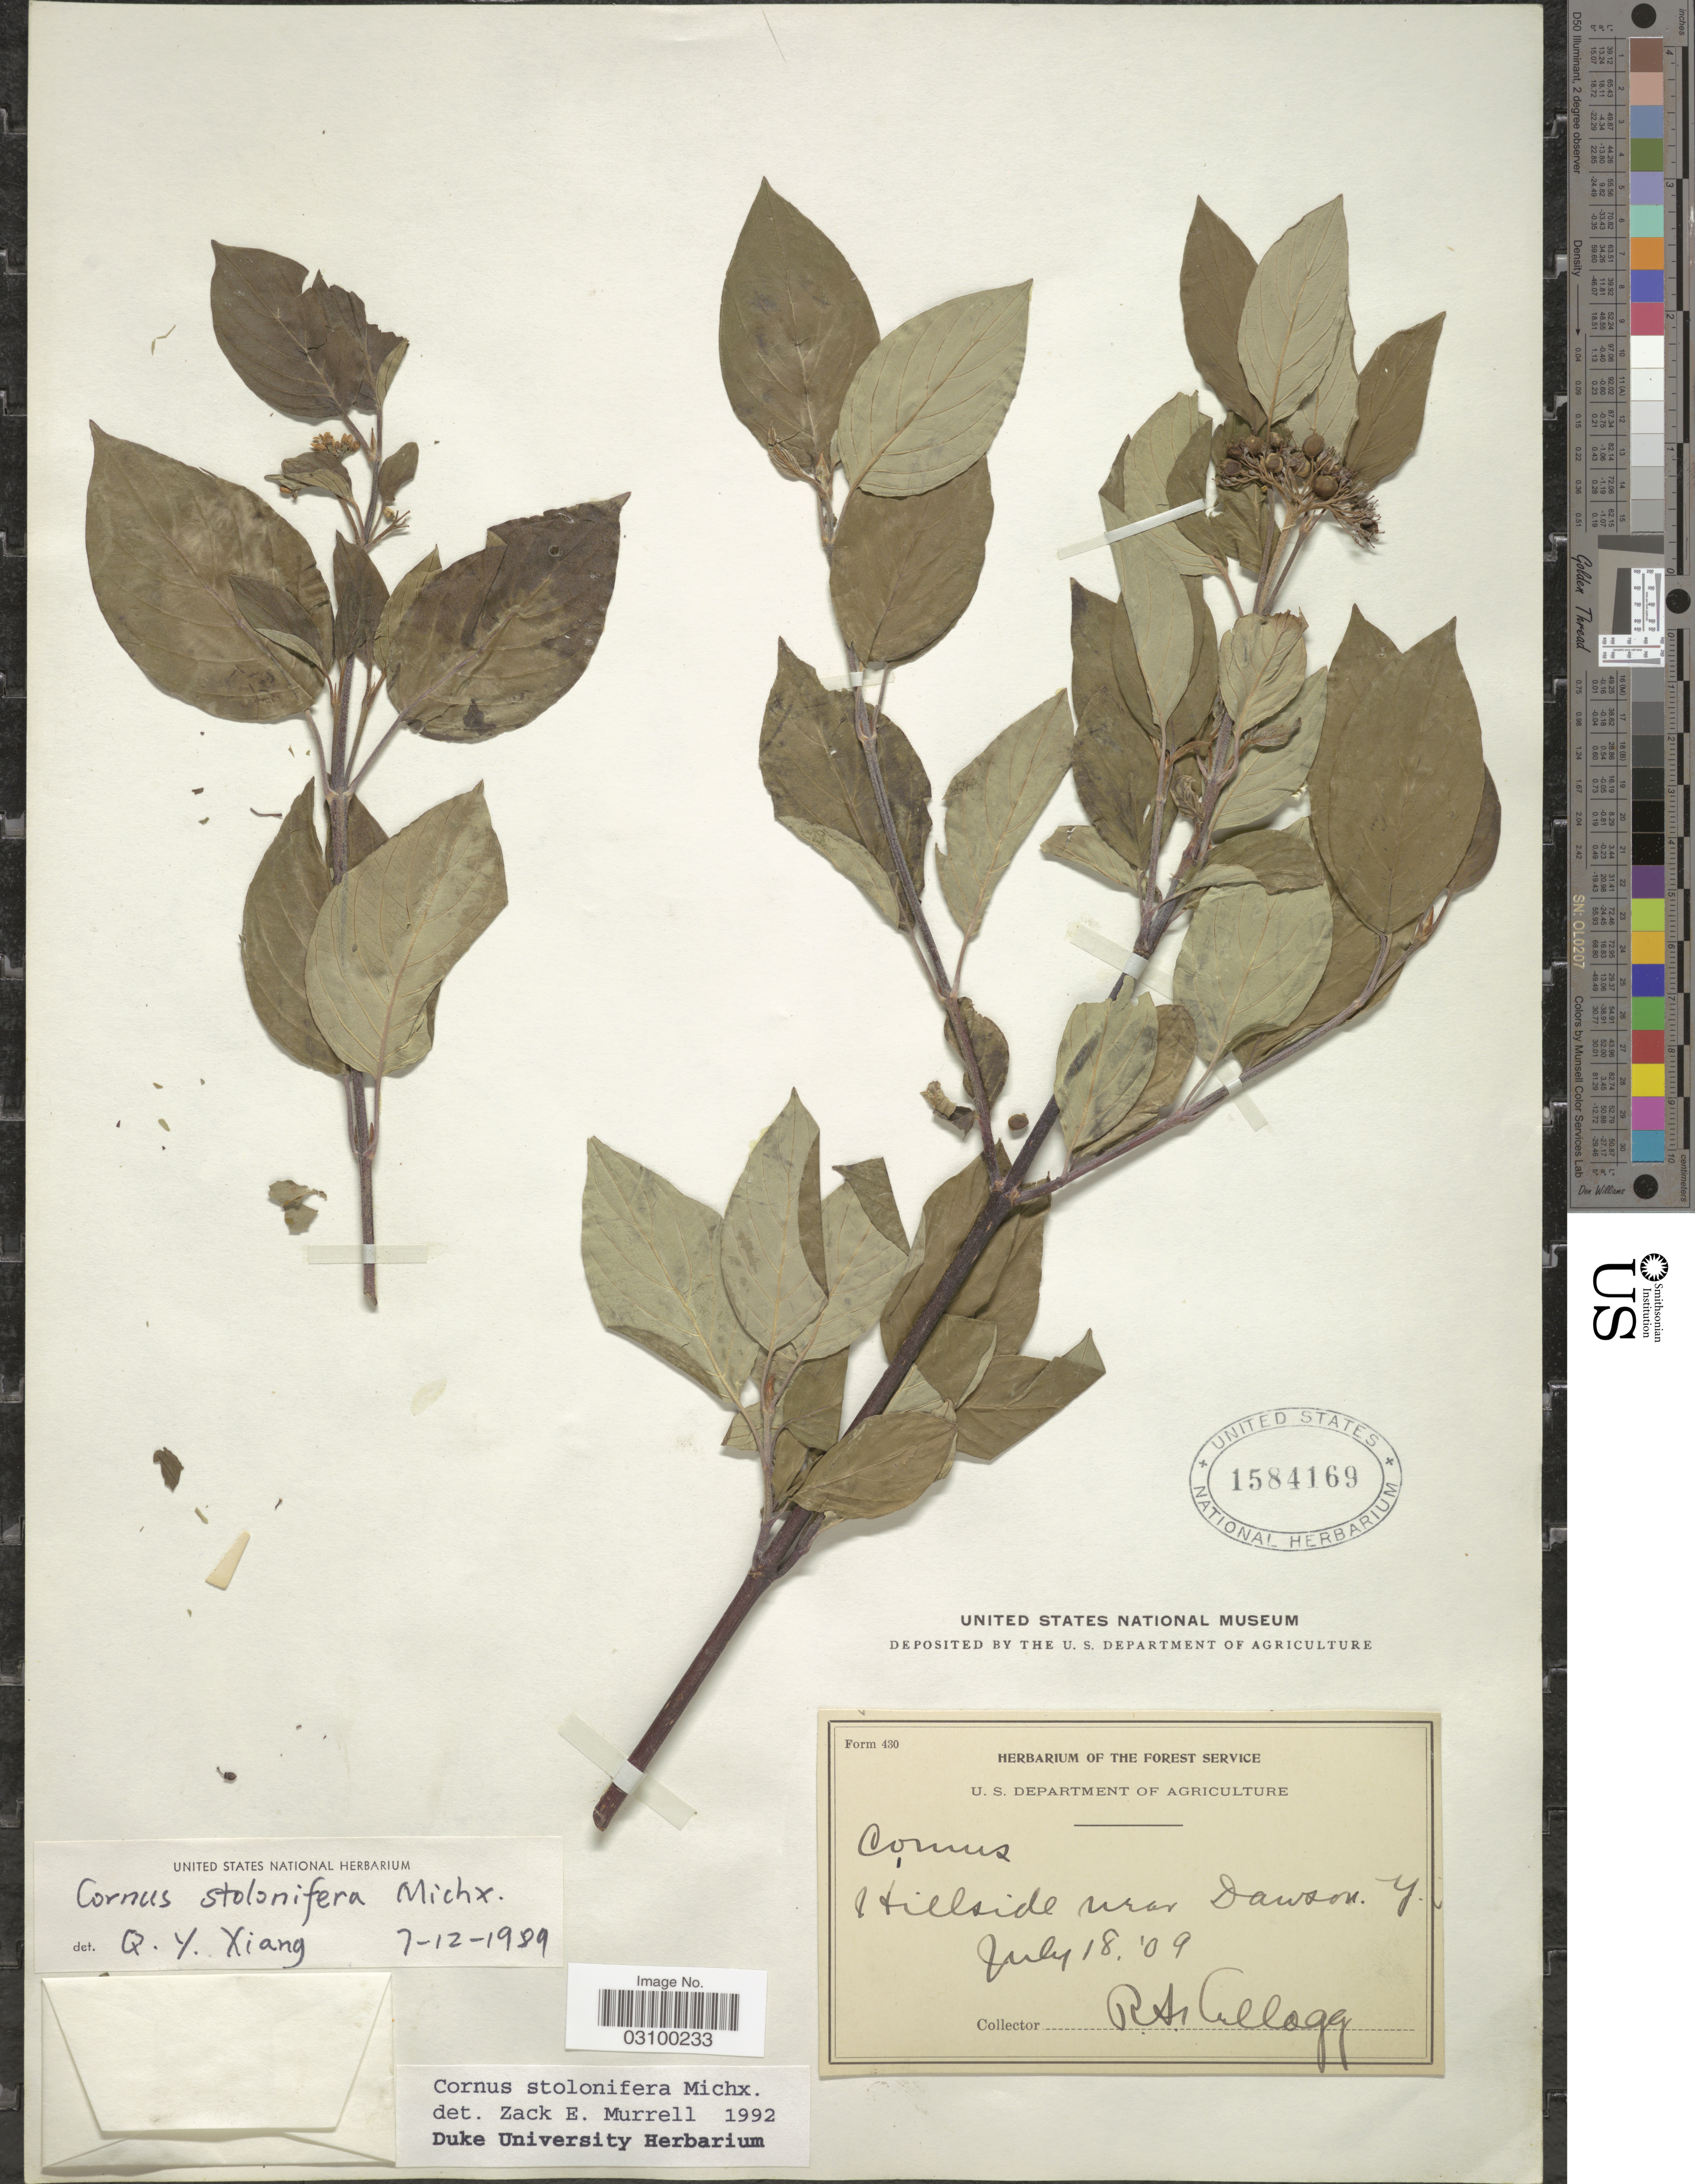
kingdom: Plantae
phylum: Tracheophyta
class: Magnoliopsida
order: Cornales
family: Cornaceae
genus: Cornus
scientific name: Cornus sericea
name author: L.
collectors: R. Kellogg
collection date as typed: Transcribed d/m/y: 18/7/9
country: Canada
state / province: Yukon Territory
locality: Hillside near Dawson. Y. T.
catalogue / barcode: US 1584169